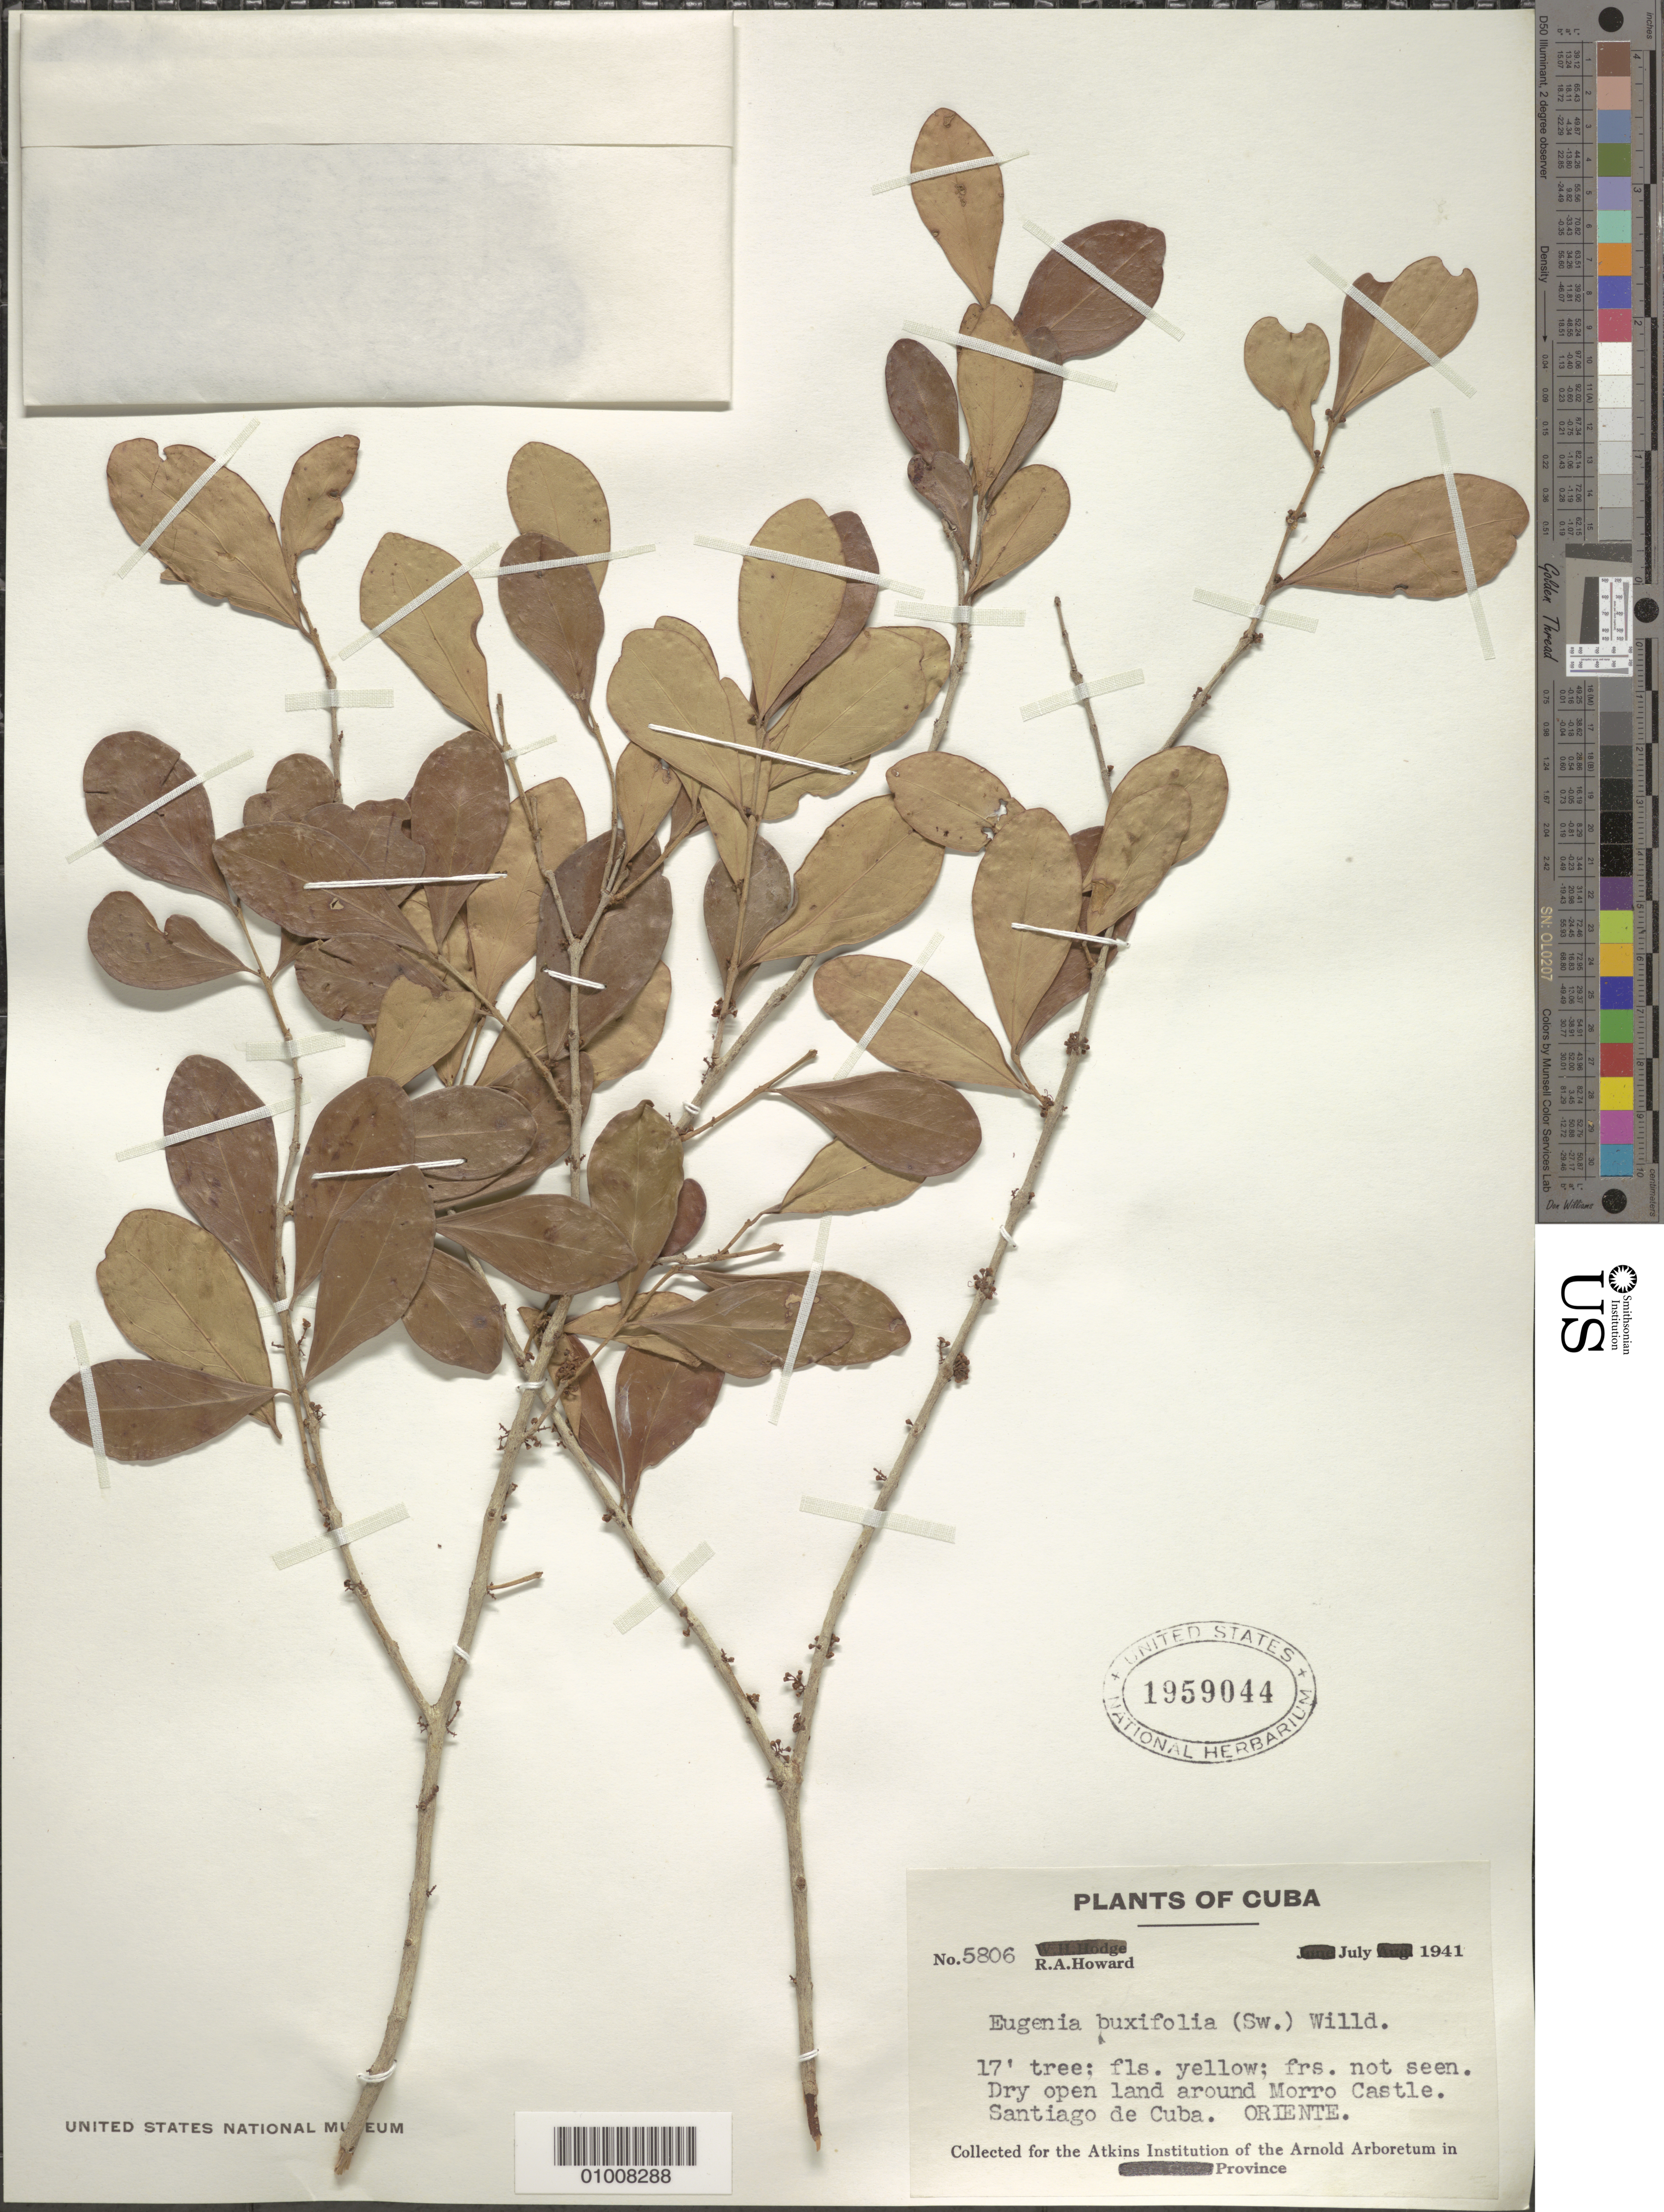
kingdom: Plantae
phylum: Tracheophyta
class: Magnoliopsida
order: Myrtales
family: Myrtaceae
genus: Eugenia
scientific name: Eugenia foetida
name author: Pers.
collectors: R. A. Howard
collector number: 5806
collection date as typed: Jul 1941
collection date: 1941-07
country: Cuba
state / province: Santiago de Cuba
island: Cuba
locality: Open land around Morro Castle Santiago de Cuba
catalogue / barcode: US 1959044